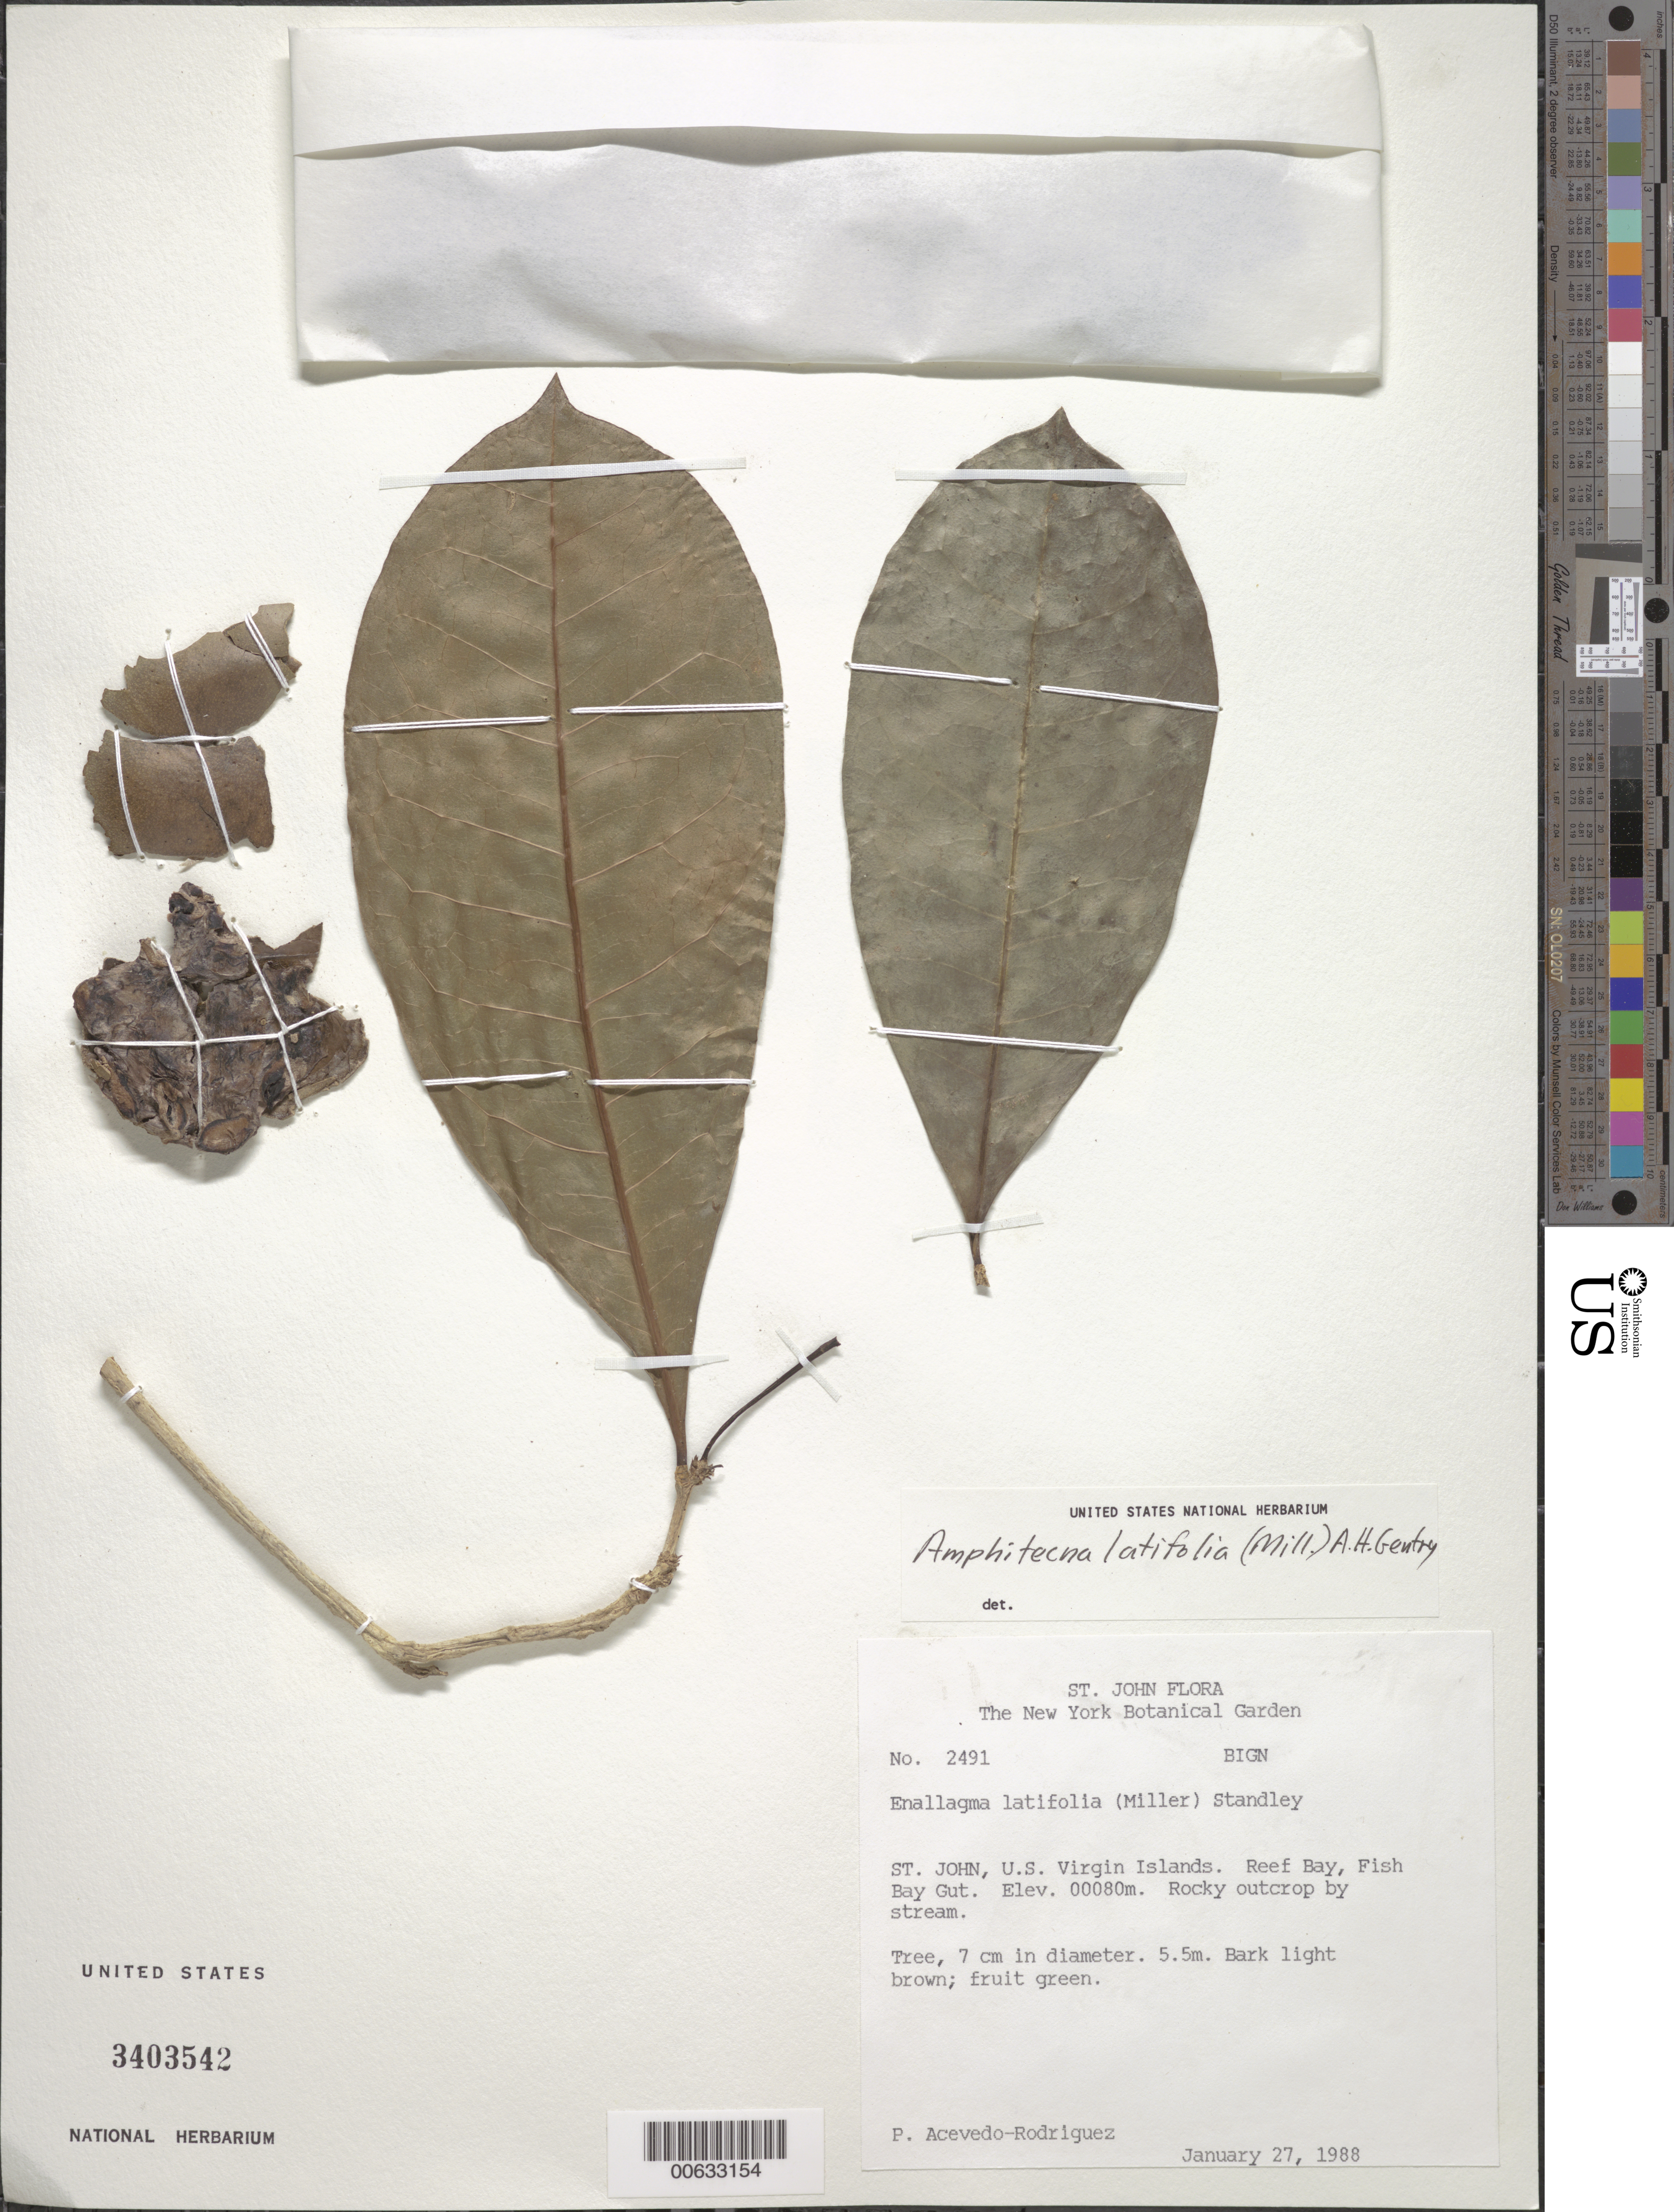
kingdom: Plantae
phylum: Tracheophyta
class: Magnoliopsida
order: Lamiales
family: Bignoniaceae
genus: Amphitecna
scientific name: Amphitecna latifolia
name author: (Mill.) A.H. Gentry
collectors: P. Acevedo-Rodr.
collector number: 2491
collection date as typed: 27 Jan 1988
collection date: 1988-01-27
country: U.S. Virgin Islands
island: St. John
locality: Reef Bay Quarter; along Fish Bay Gut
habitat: Rocky outcrop by stream.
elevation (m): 80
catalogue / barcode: US 3403542